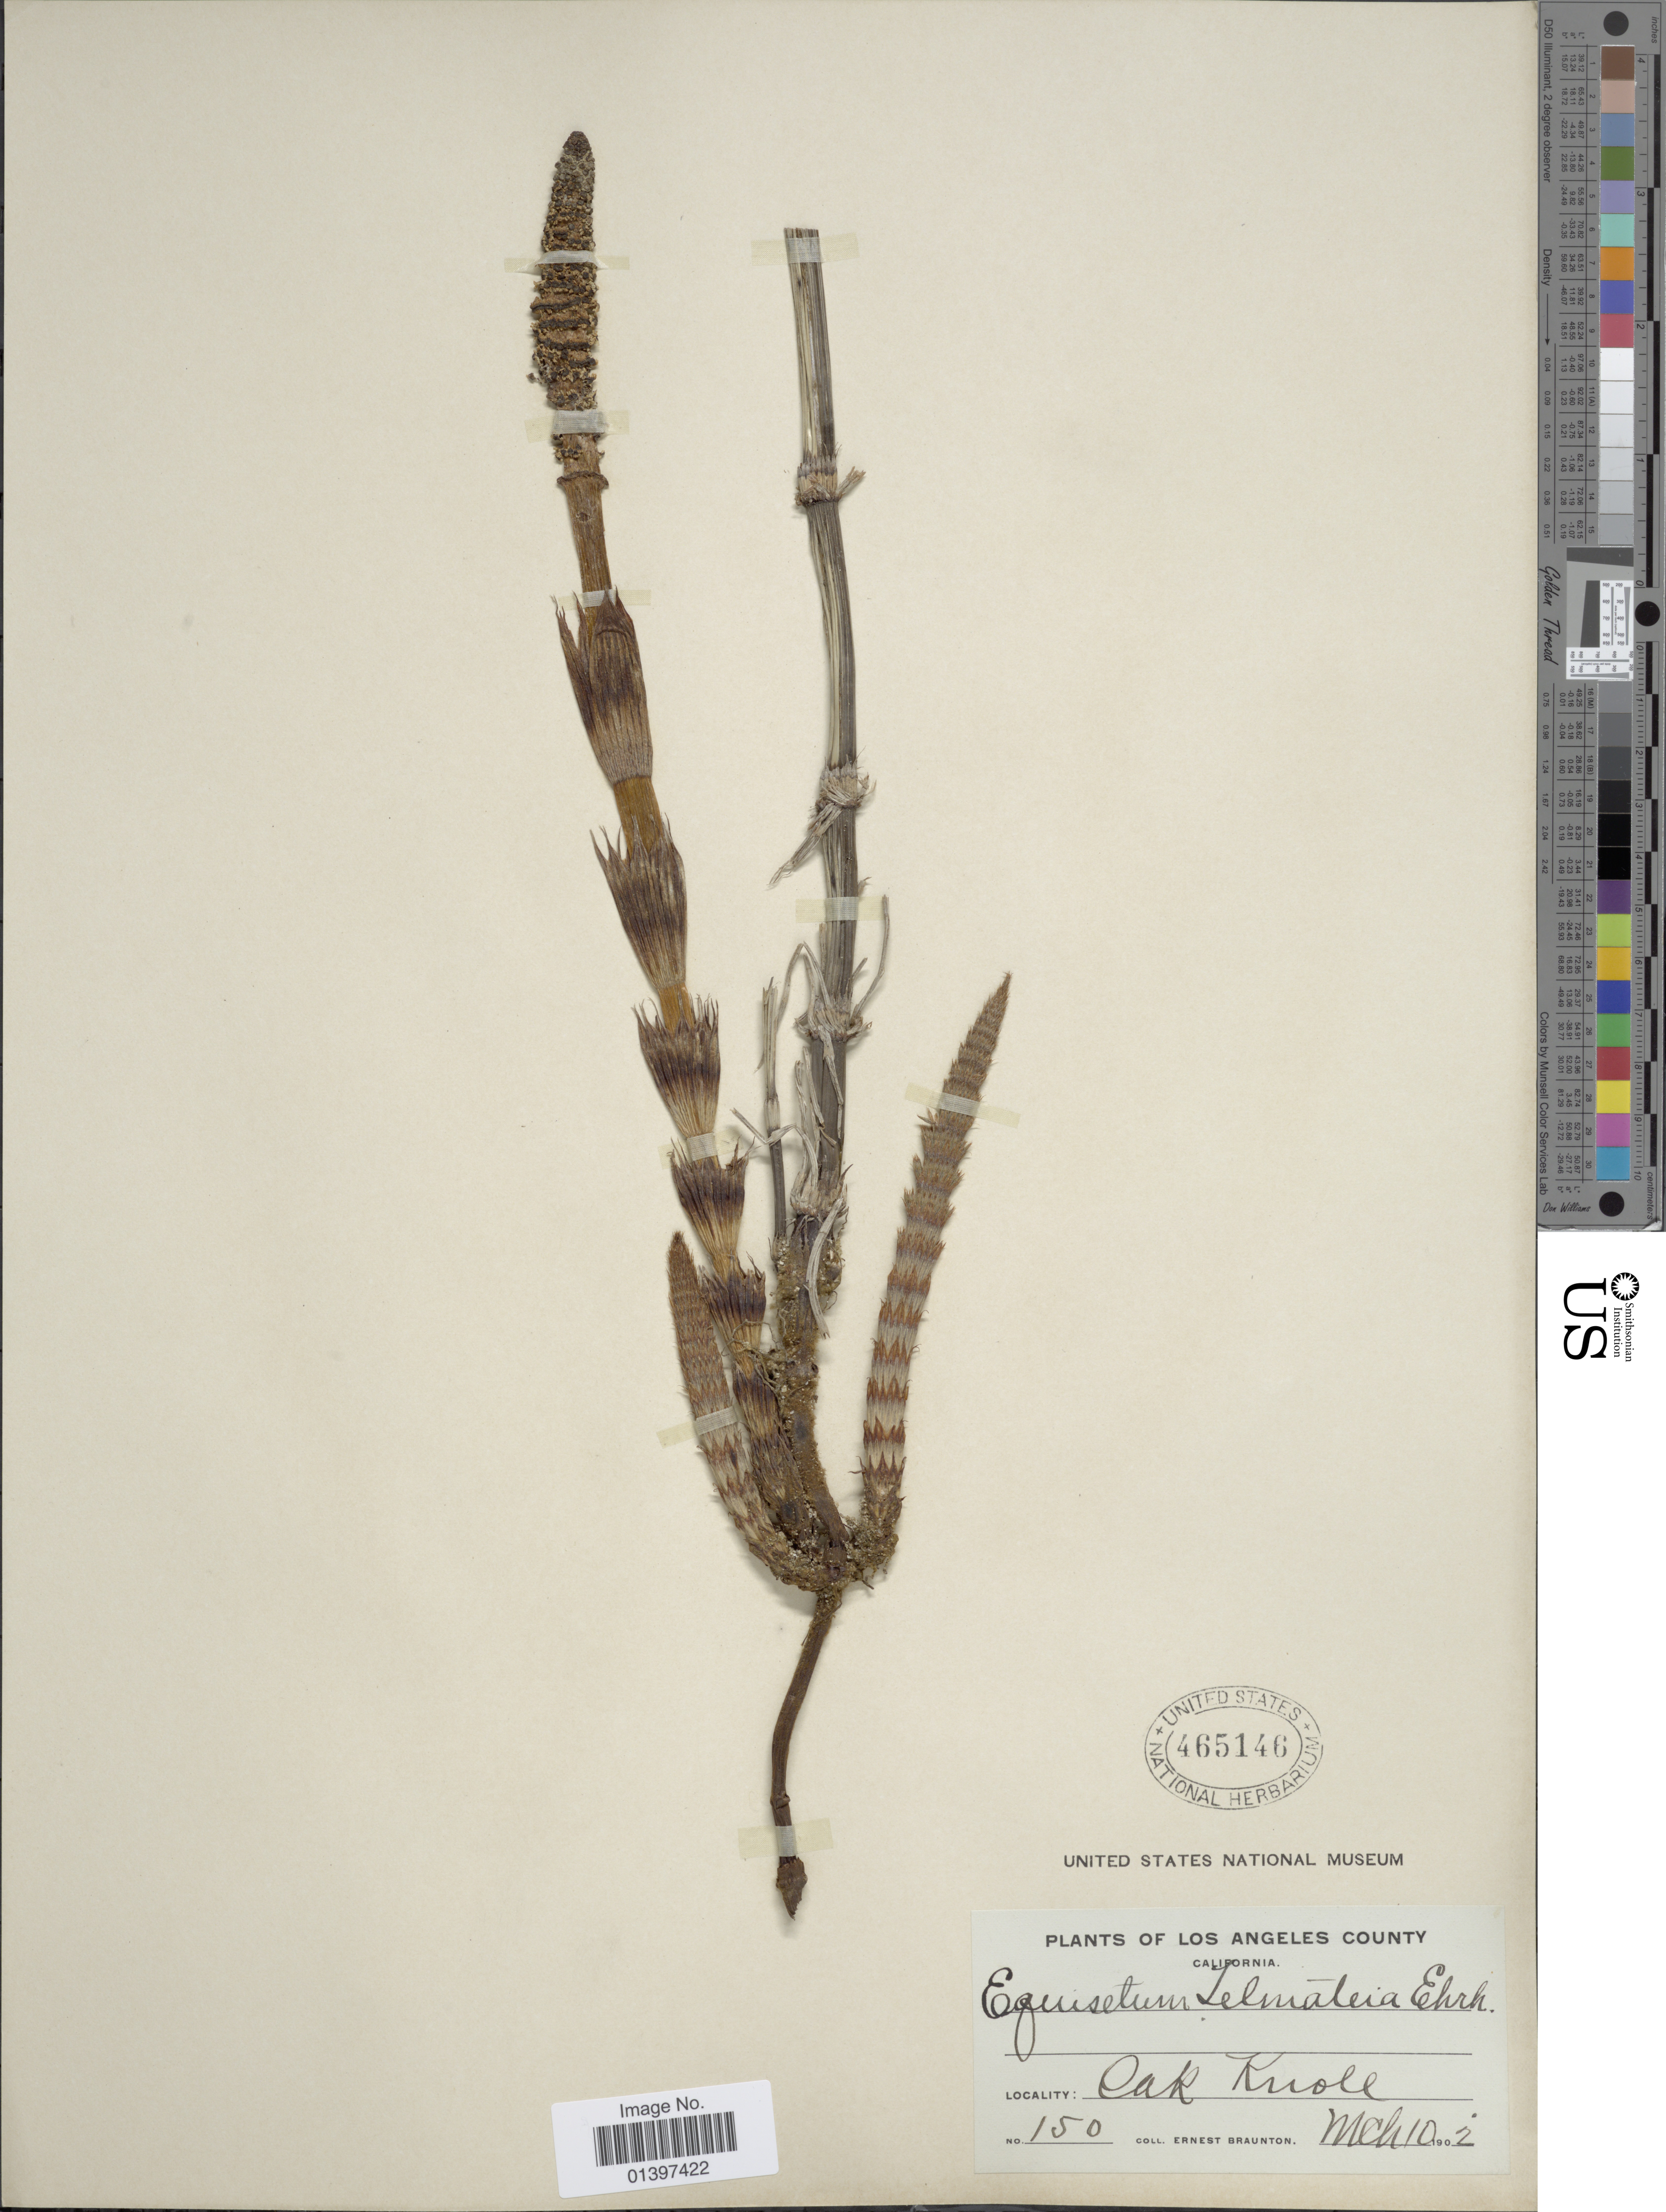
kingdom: Plantae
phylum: Tracheophyta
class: Polypodiopsida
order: Equisetales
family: Equisetaceae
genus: Equisetum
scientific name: Equisetum telmateia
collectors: E. Braunton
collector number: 150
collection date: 1902-03-10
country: United States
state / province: California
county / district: Los Angeles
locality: Oak Knoll, Los Angeles County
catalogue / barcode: US 465146